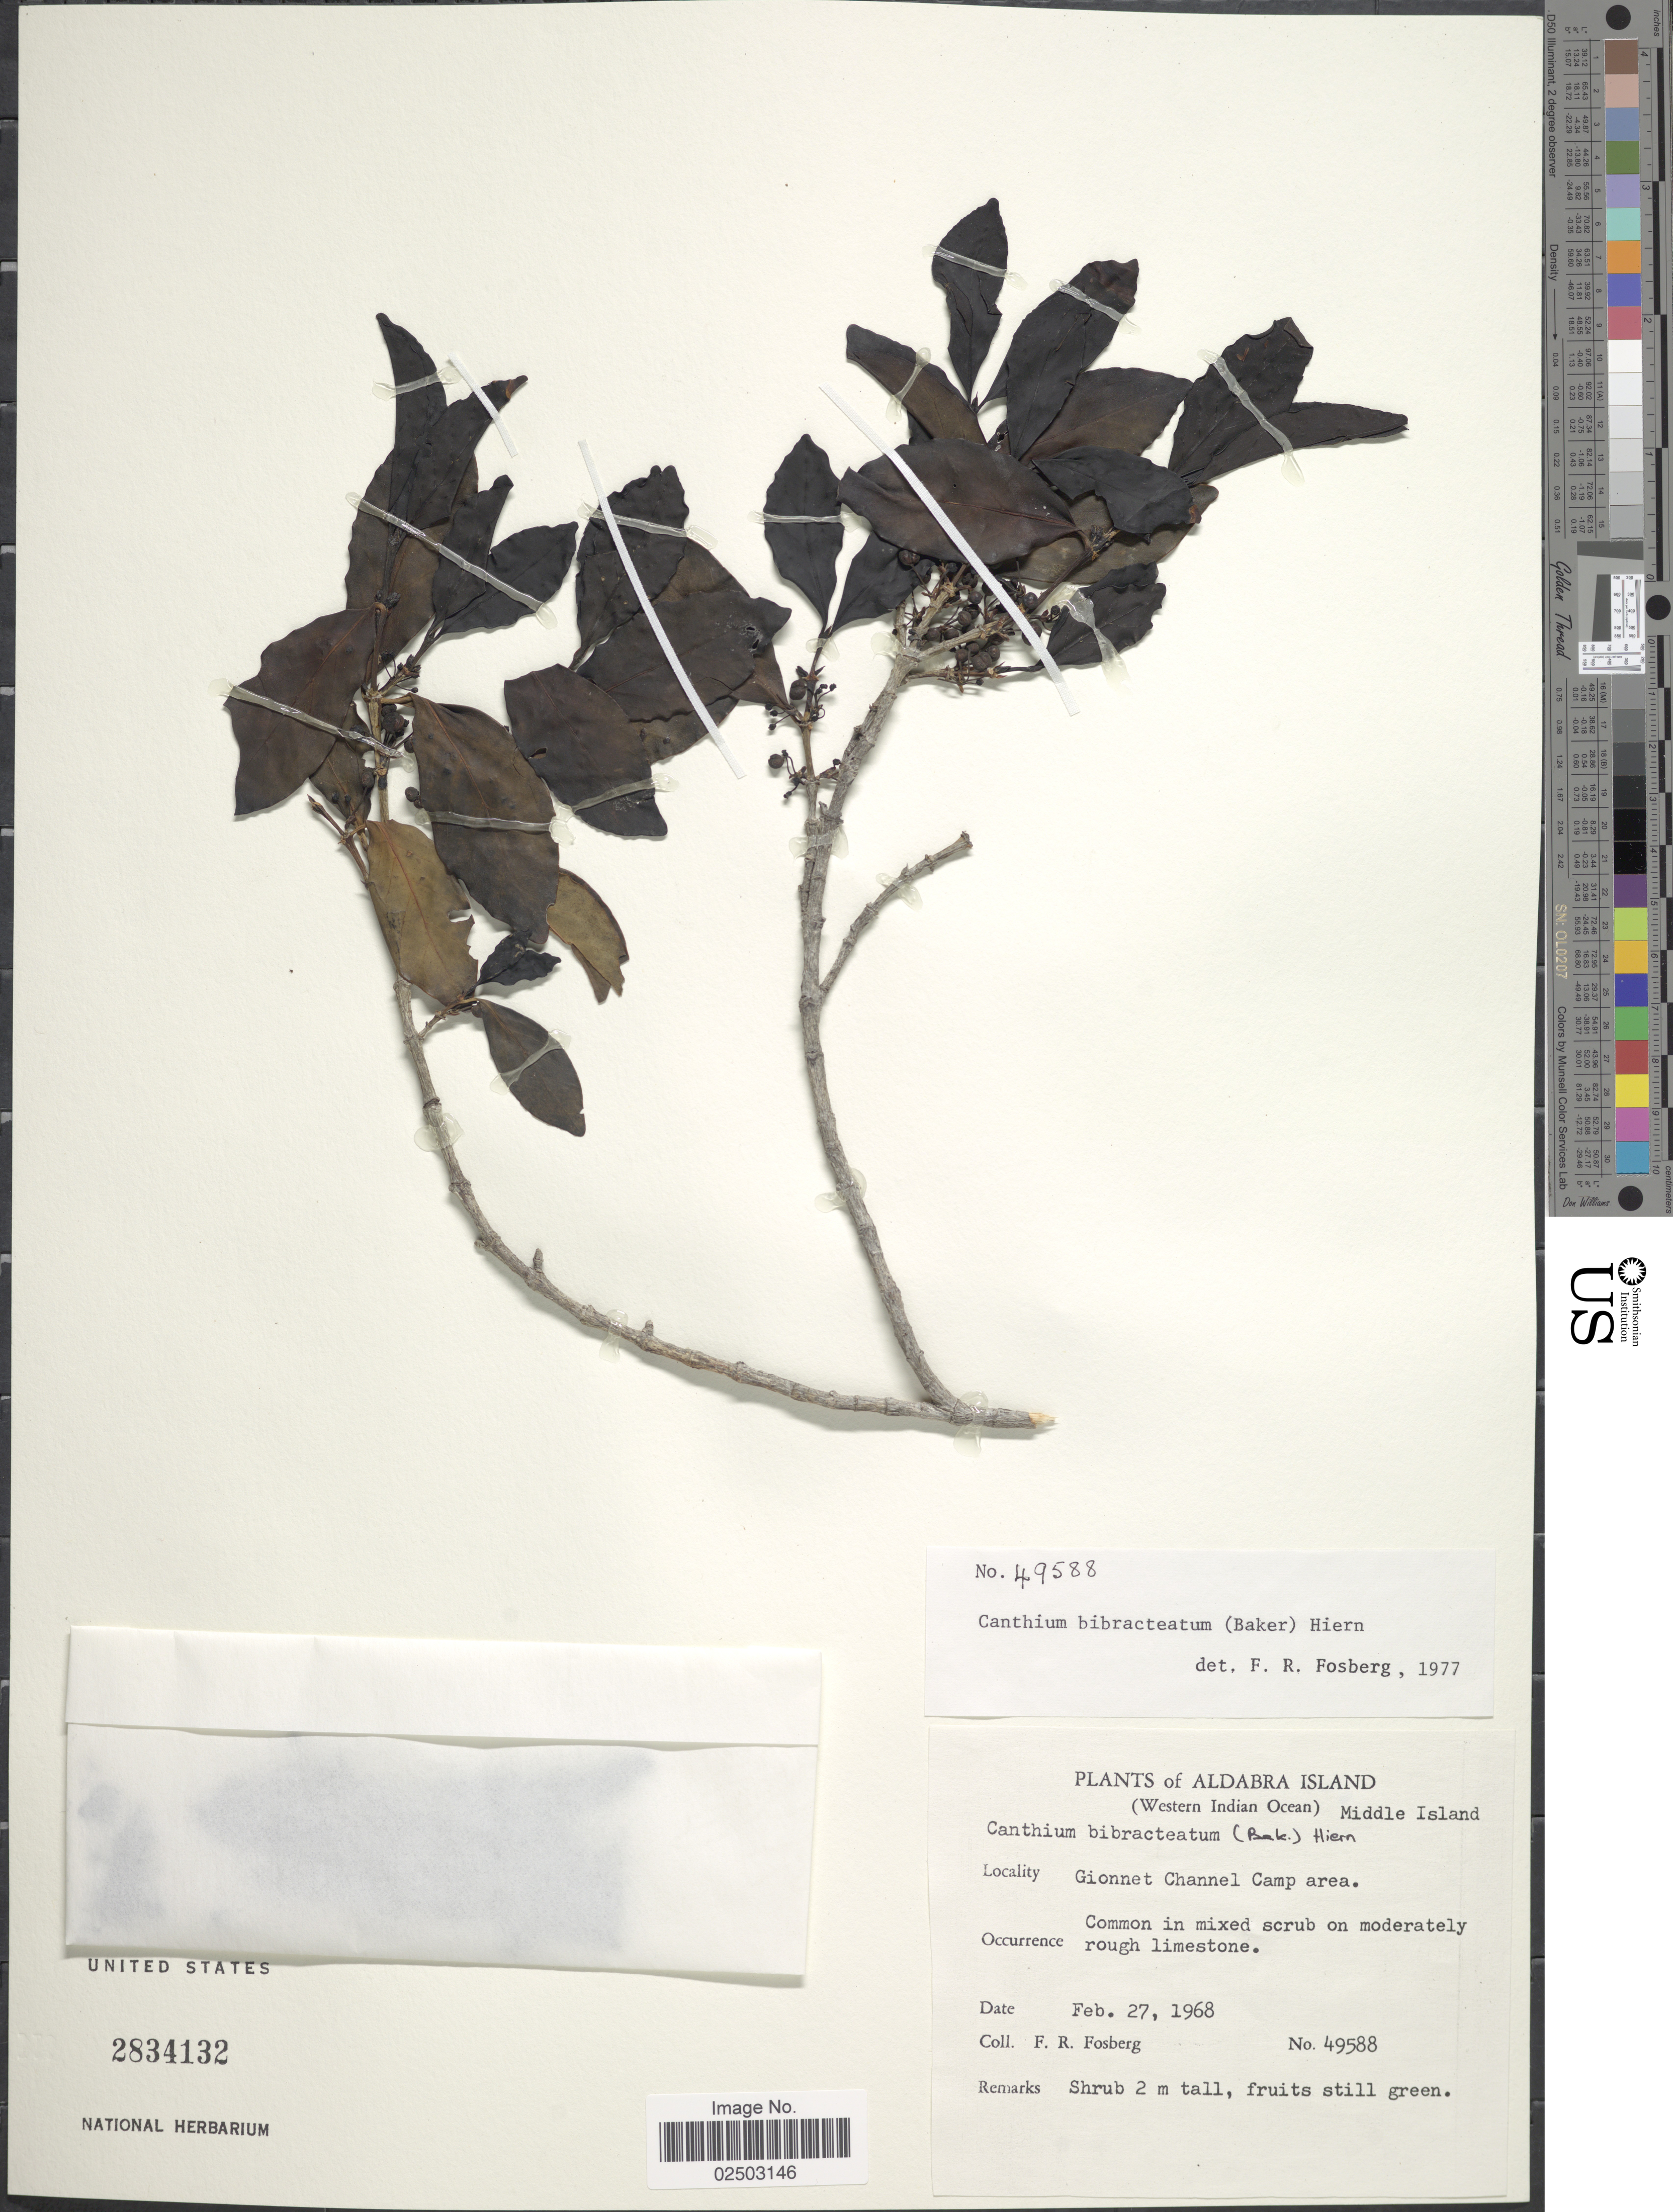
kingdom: Plantae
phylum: Tracheophyta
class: Magnoliopsida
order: Gentianales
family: Rubiaceae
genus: Canthium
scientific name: Canthium bibracteatum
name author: (Baker) Hiern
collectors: F. R. Fosberg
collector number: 49588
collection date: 1968-02-27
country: Seychelles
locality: Aldabra Island (Western Indian Ocean), Middle Island, Gionett Chanel Camp area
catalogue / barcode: US 2834132